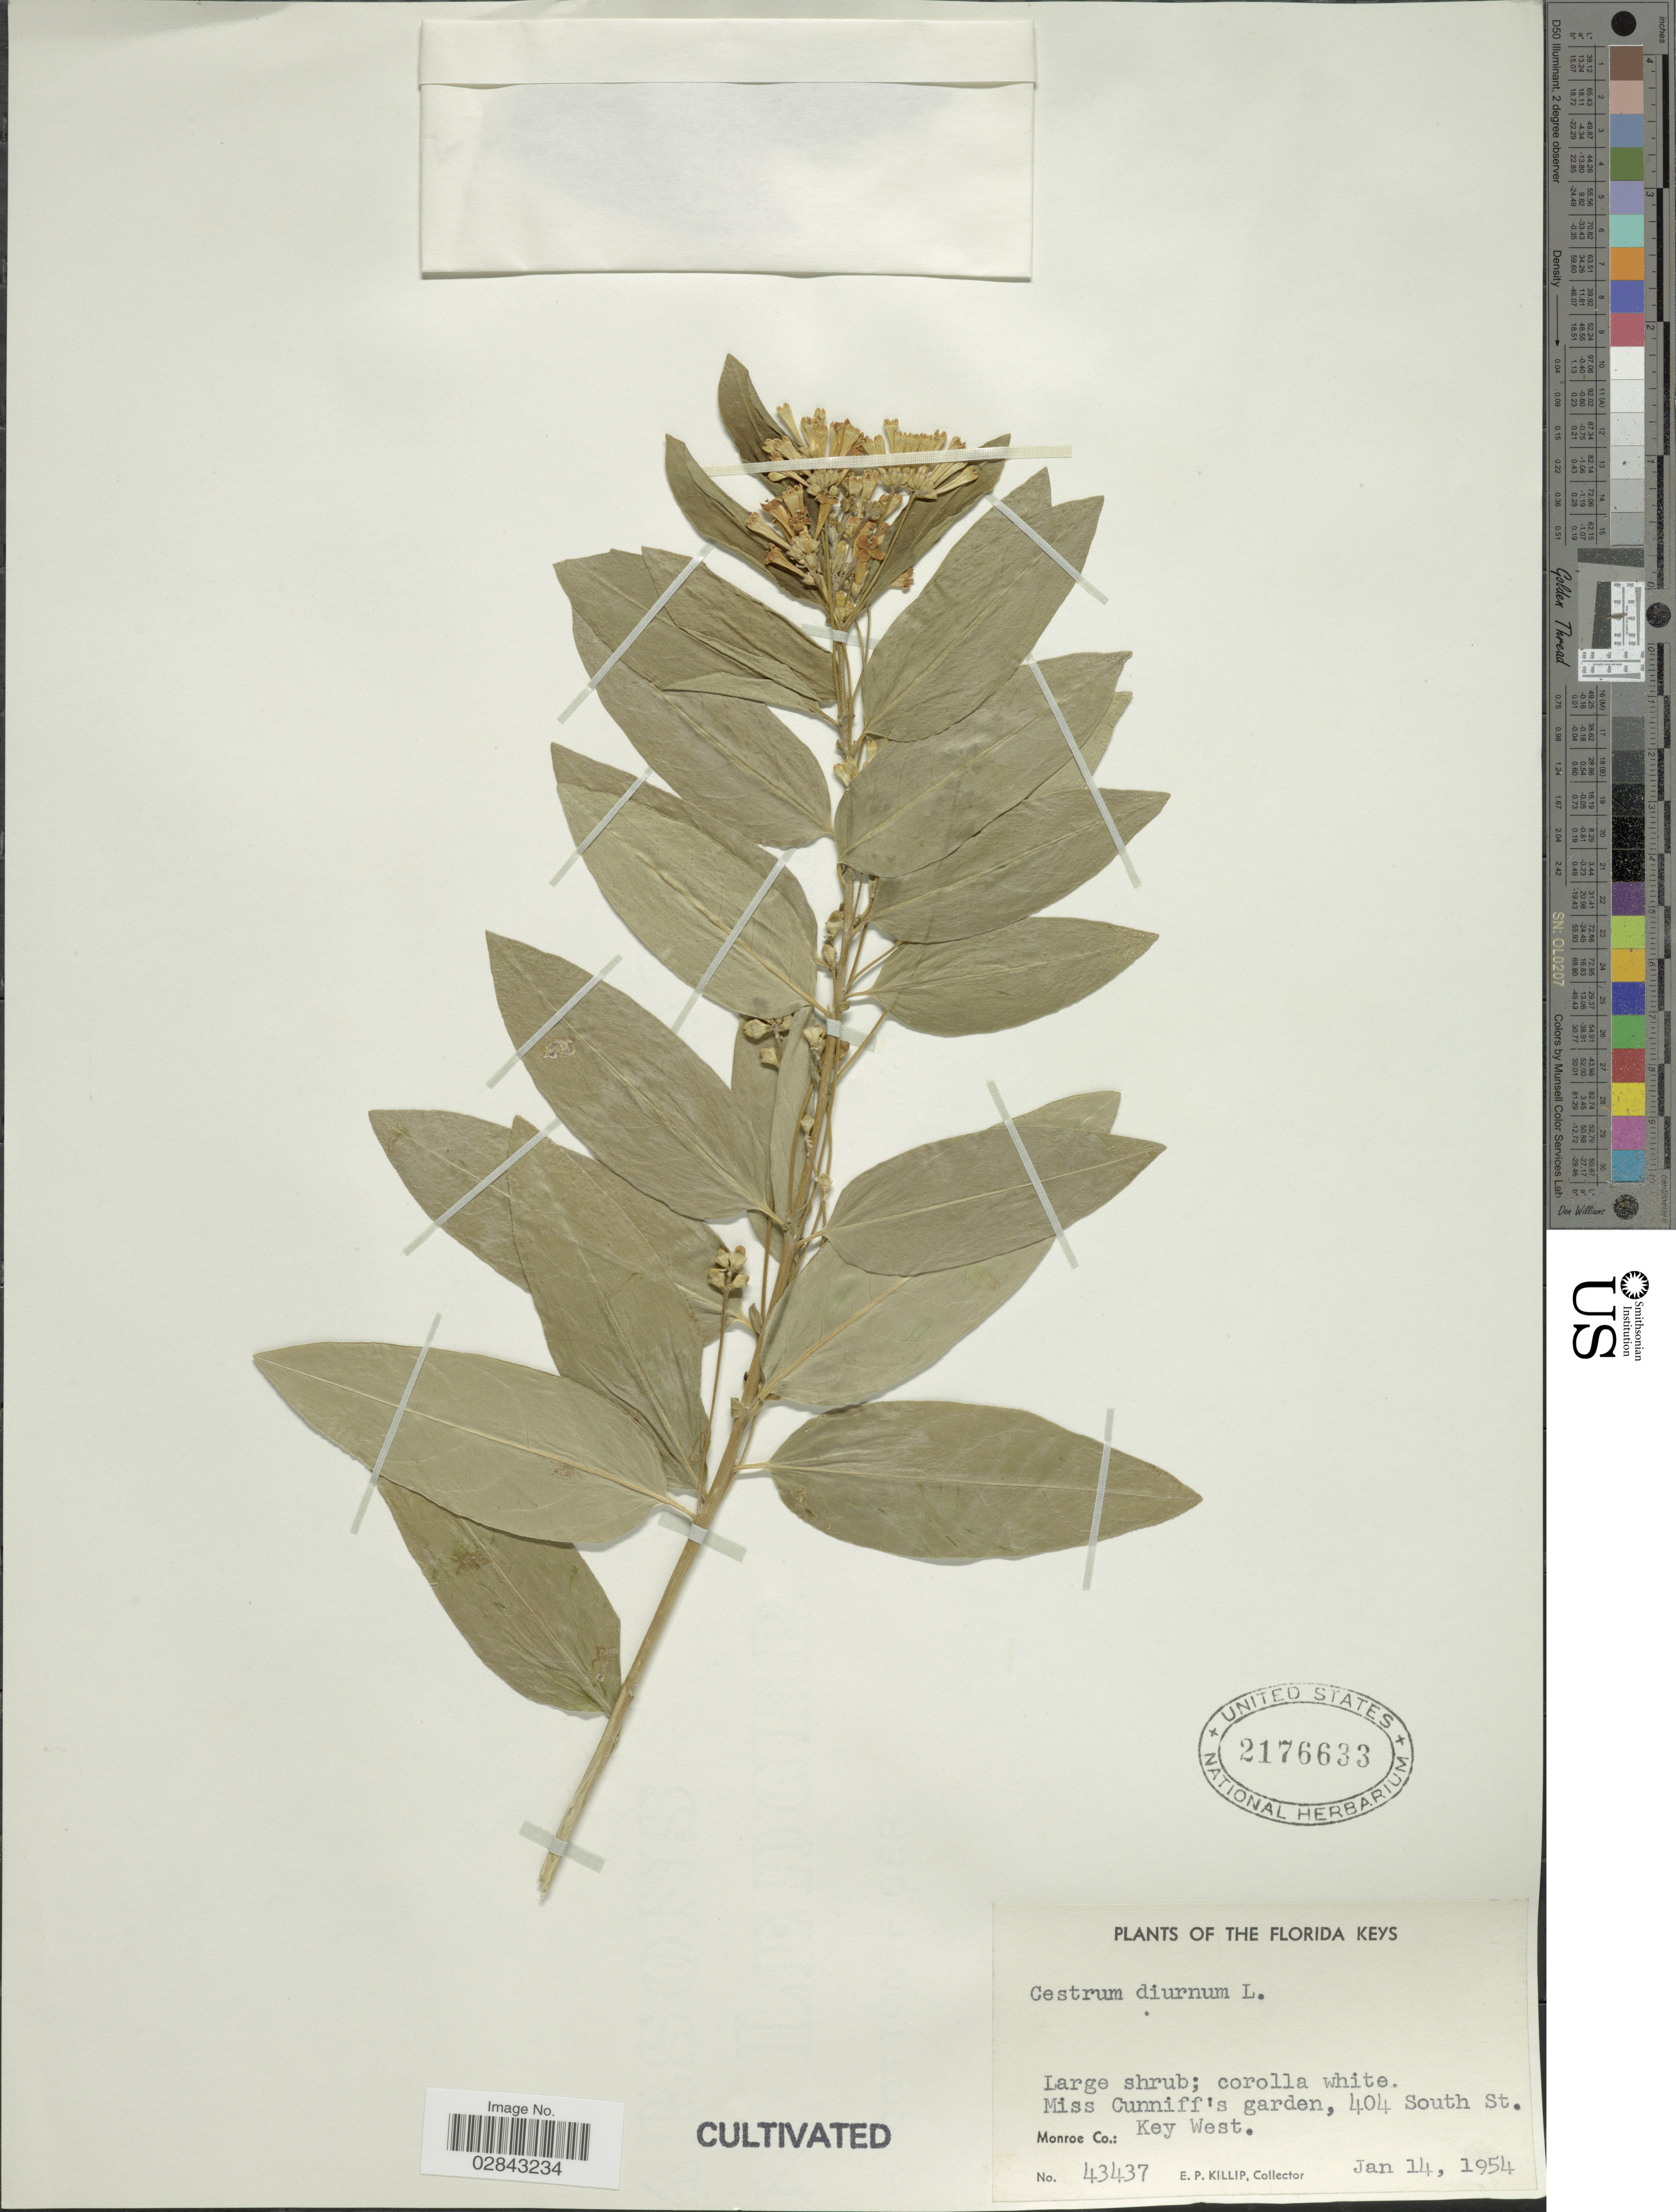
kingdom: Plantae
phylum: Tracheophyta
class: Magnoliopsida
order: Solanales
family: Solanaceae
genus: Cestrum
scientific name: Cestrum diurnum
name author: L.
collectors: E. P. Killip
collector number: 43437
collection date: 1954-01-14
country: United States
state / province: Florida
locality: The Florida Keys. Miss Cunniff's garden, 404 South St. Key West. Monroe Co.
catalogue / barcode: US 2176633